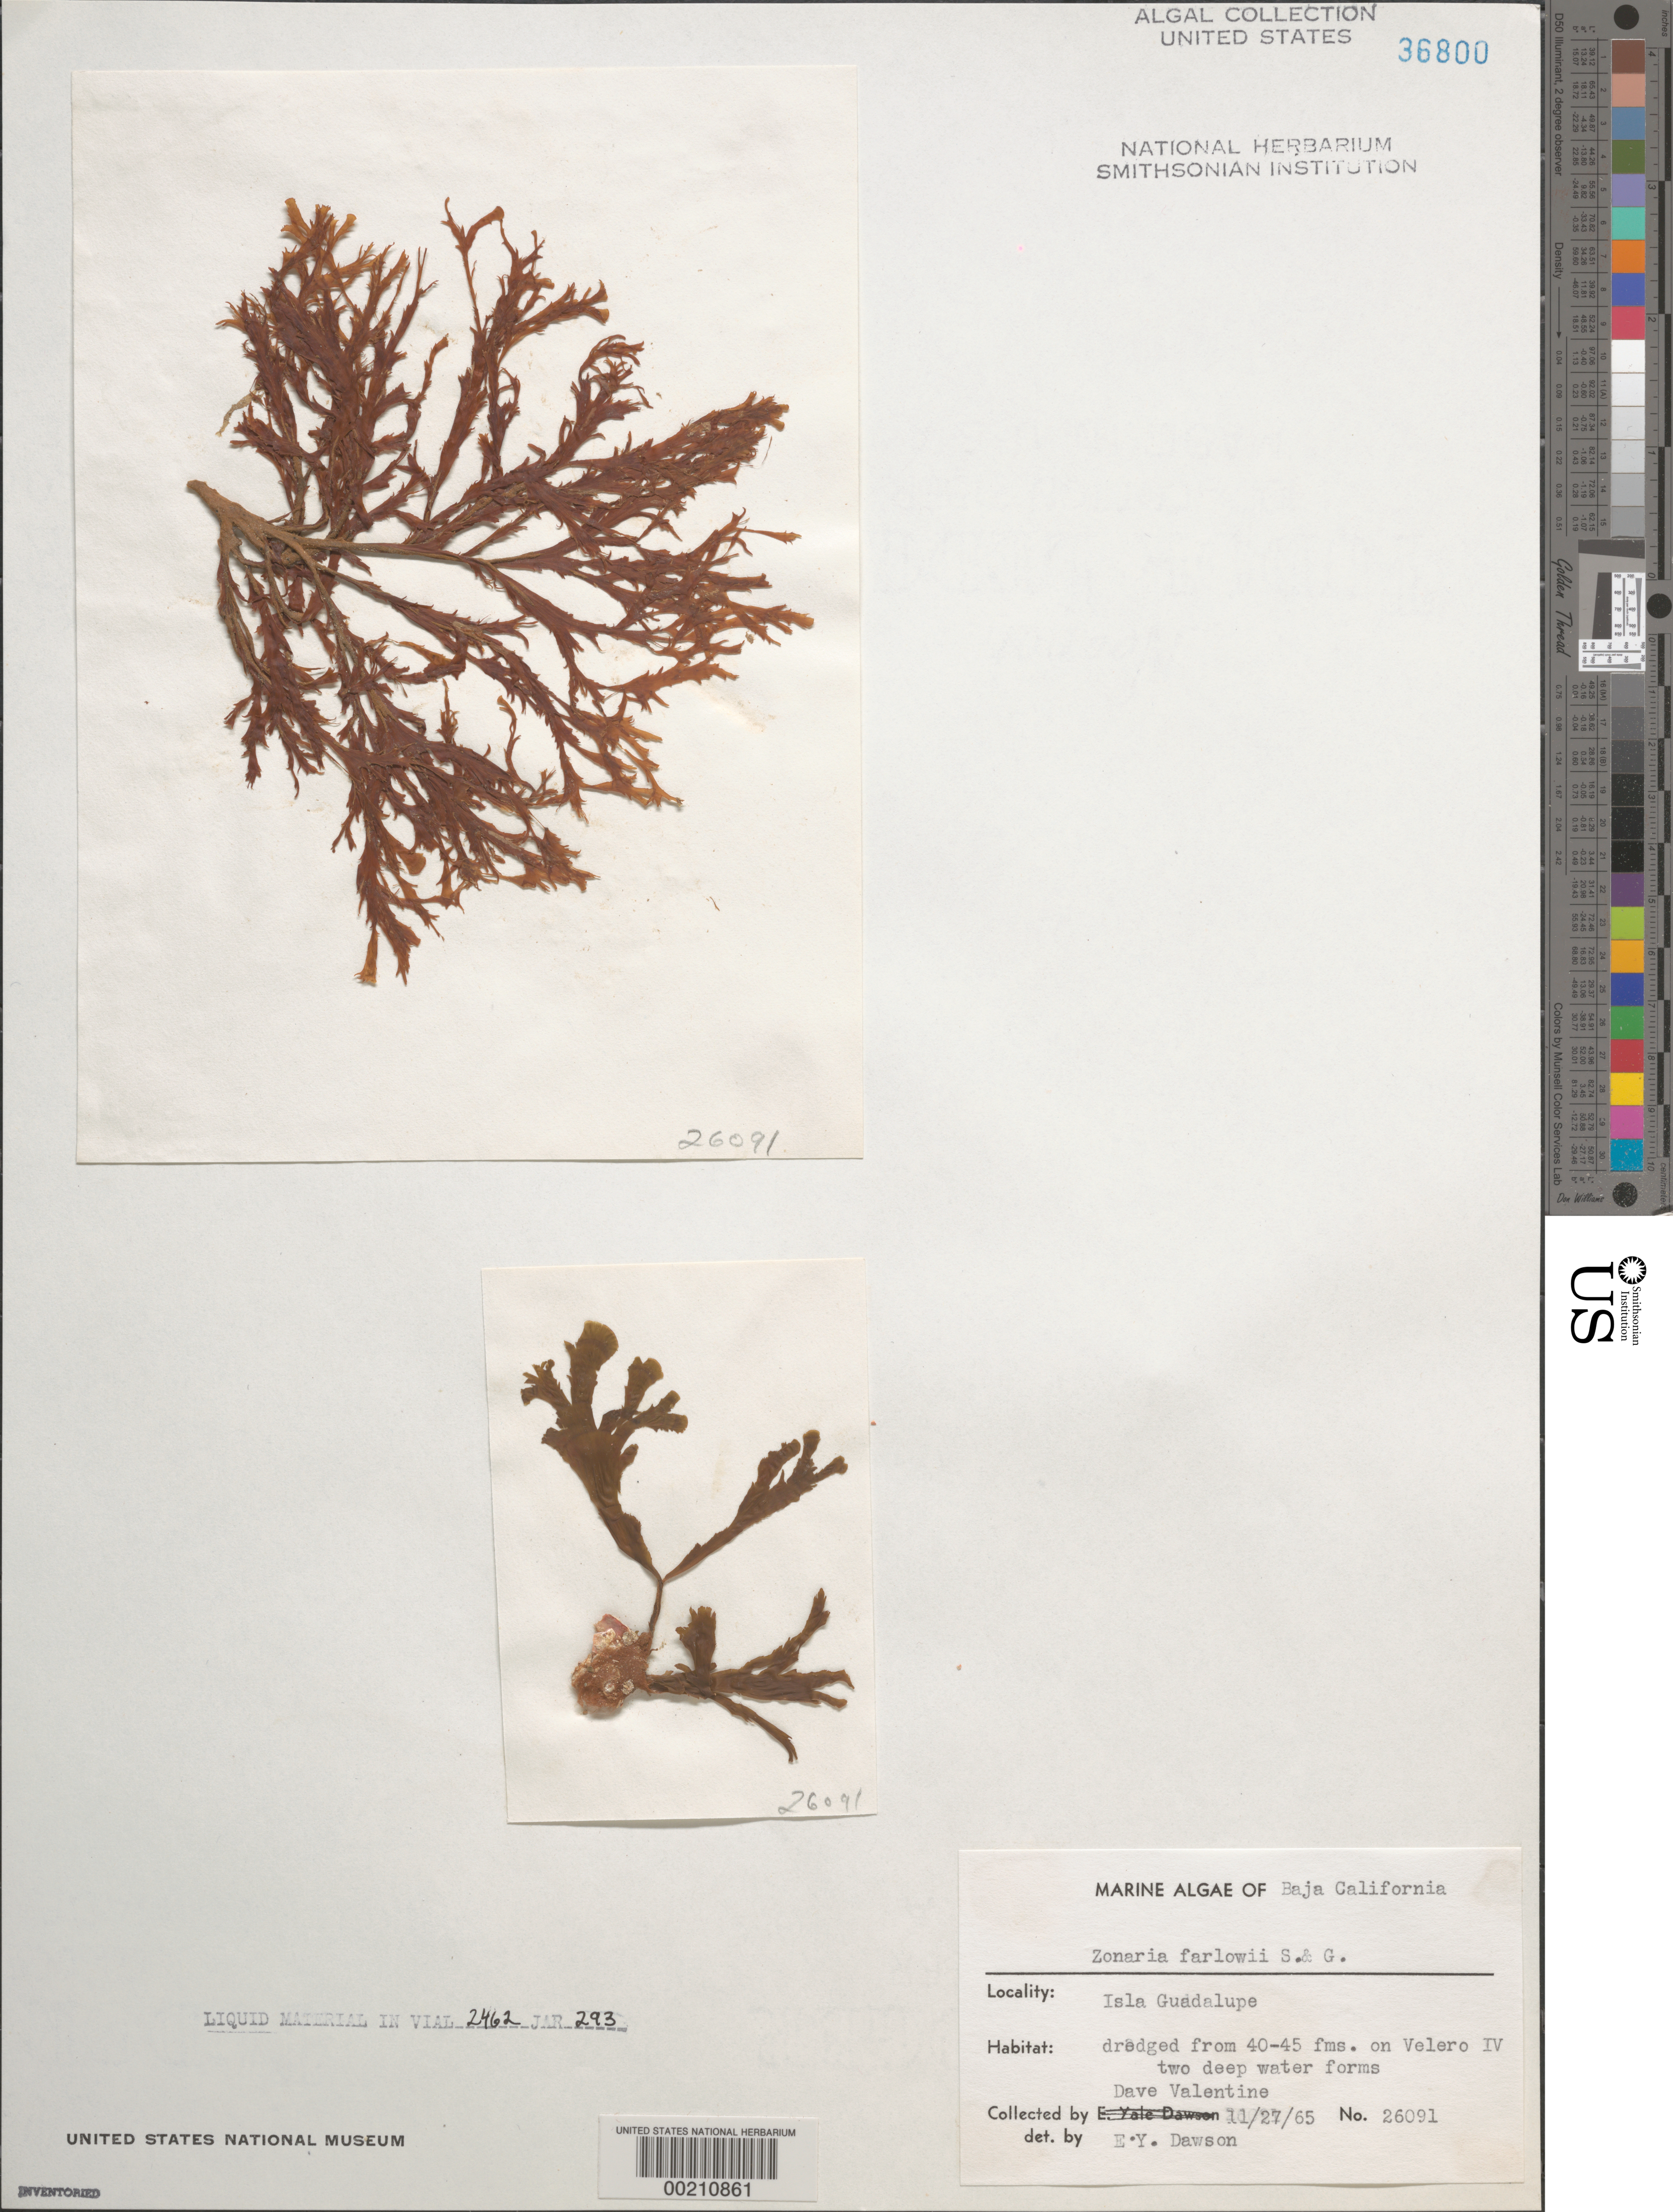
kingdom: Chromista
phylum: Ochrophyta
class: Phaeophyceae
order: Dictyotales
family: Dictyotaceae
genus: Zonaria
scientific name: Zonaria farlowii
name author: Setch. & N.L. Gardner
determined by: Dawson, E. Y.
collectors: D. Valentine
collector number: EYD 26091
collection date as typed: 27 Nov 1965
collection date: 1965-11-27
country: Mexico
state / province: Baja California Norte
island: Isla Guadalupe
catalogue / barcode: US 36800